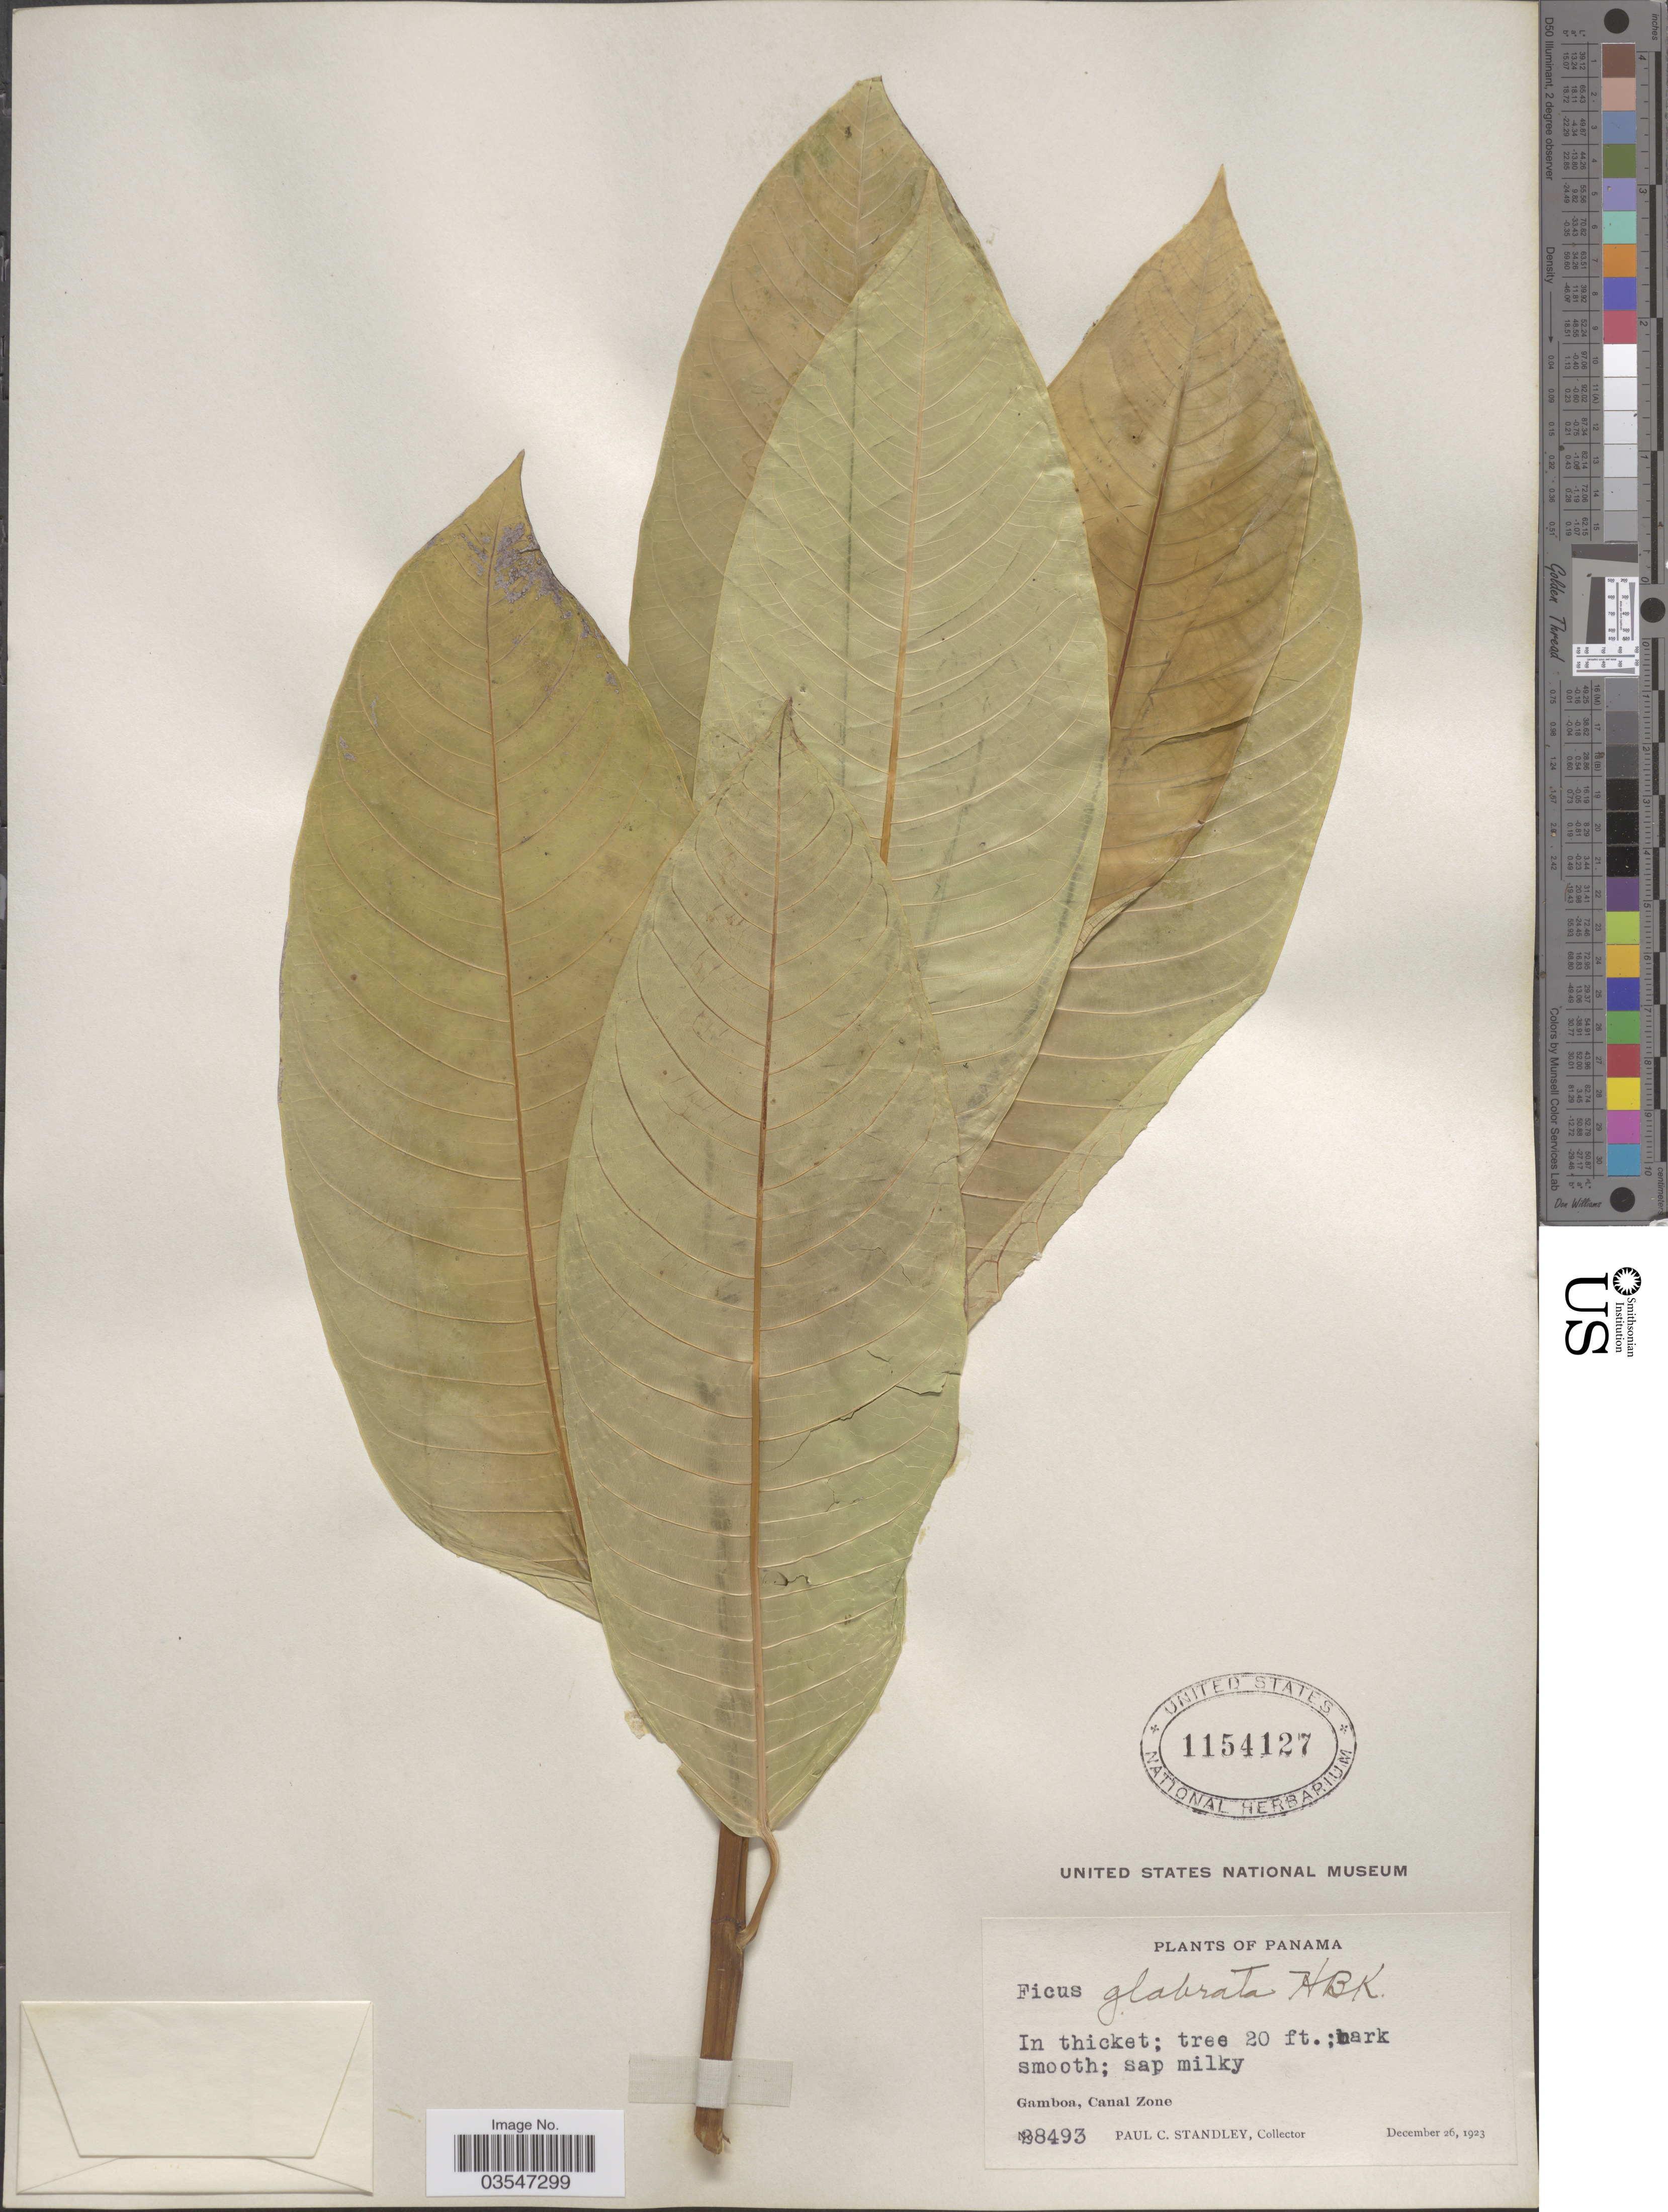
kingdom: Plantae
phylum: Tracheophyta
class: Magnoliopsida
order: Rosales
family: Moraceae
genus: Ficus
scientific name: Ficus insipida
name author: Willd.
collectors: P. C. Standley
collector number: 28493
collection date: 1923-12-26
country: Panama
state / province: Colón / Panamá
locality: Gamboa, Canal Zone.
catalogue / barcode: US 1154127